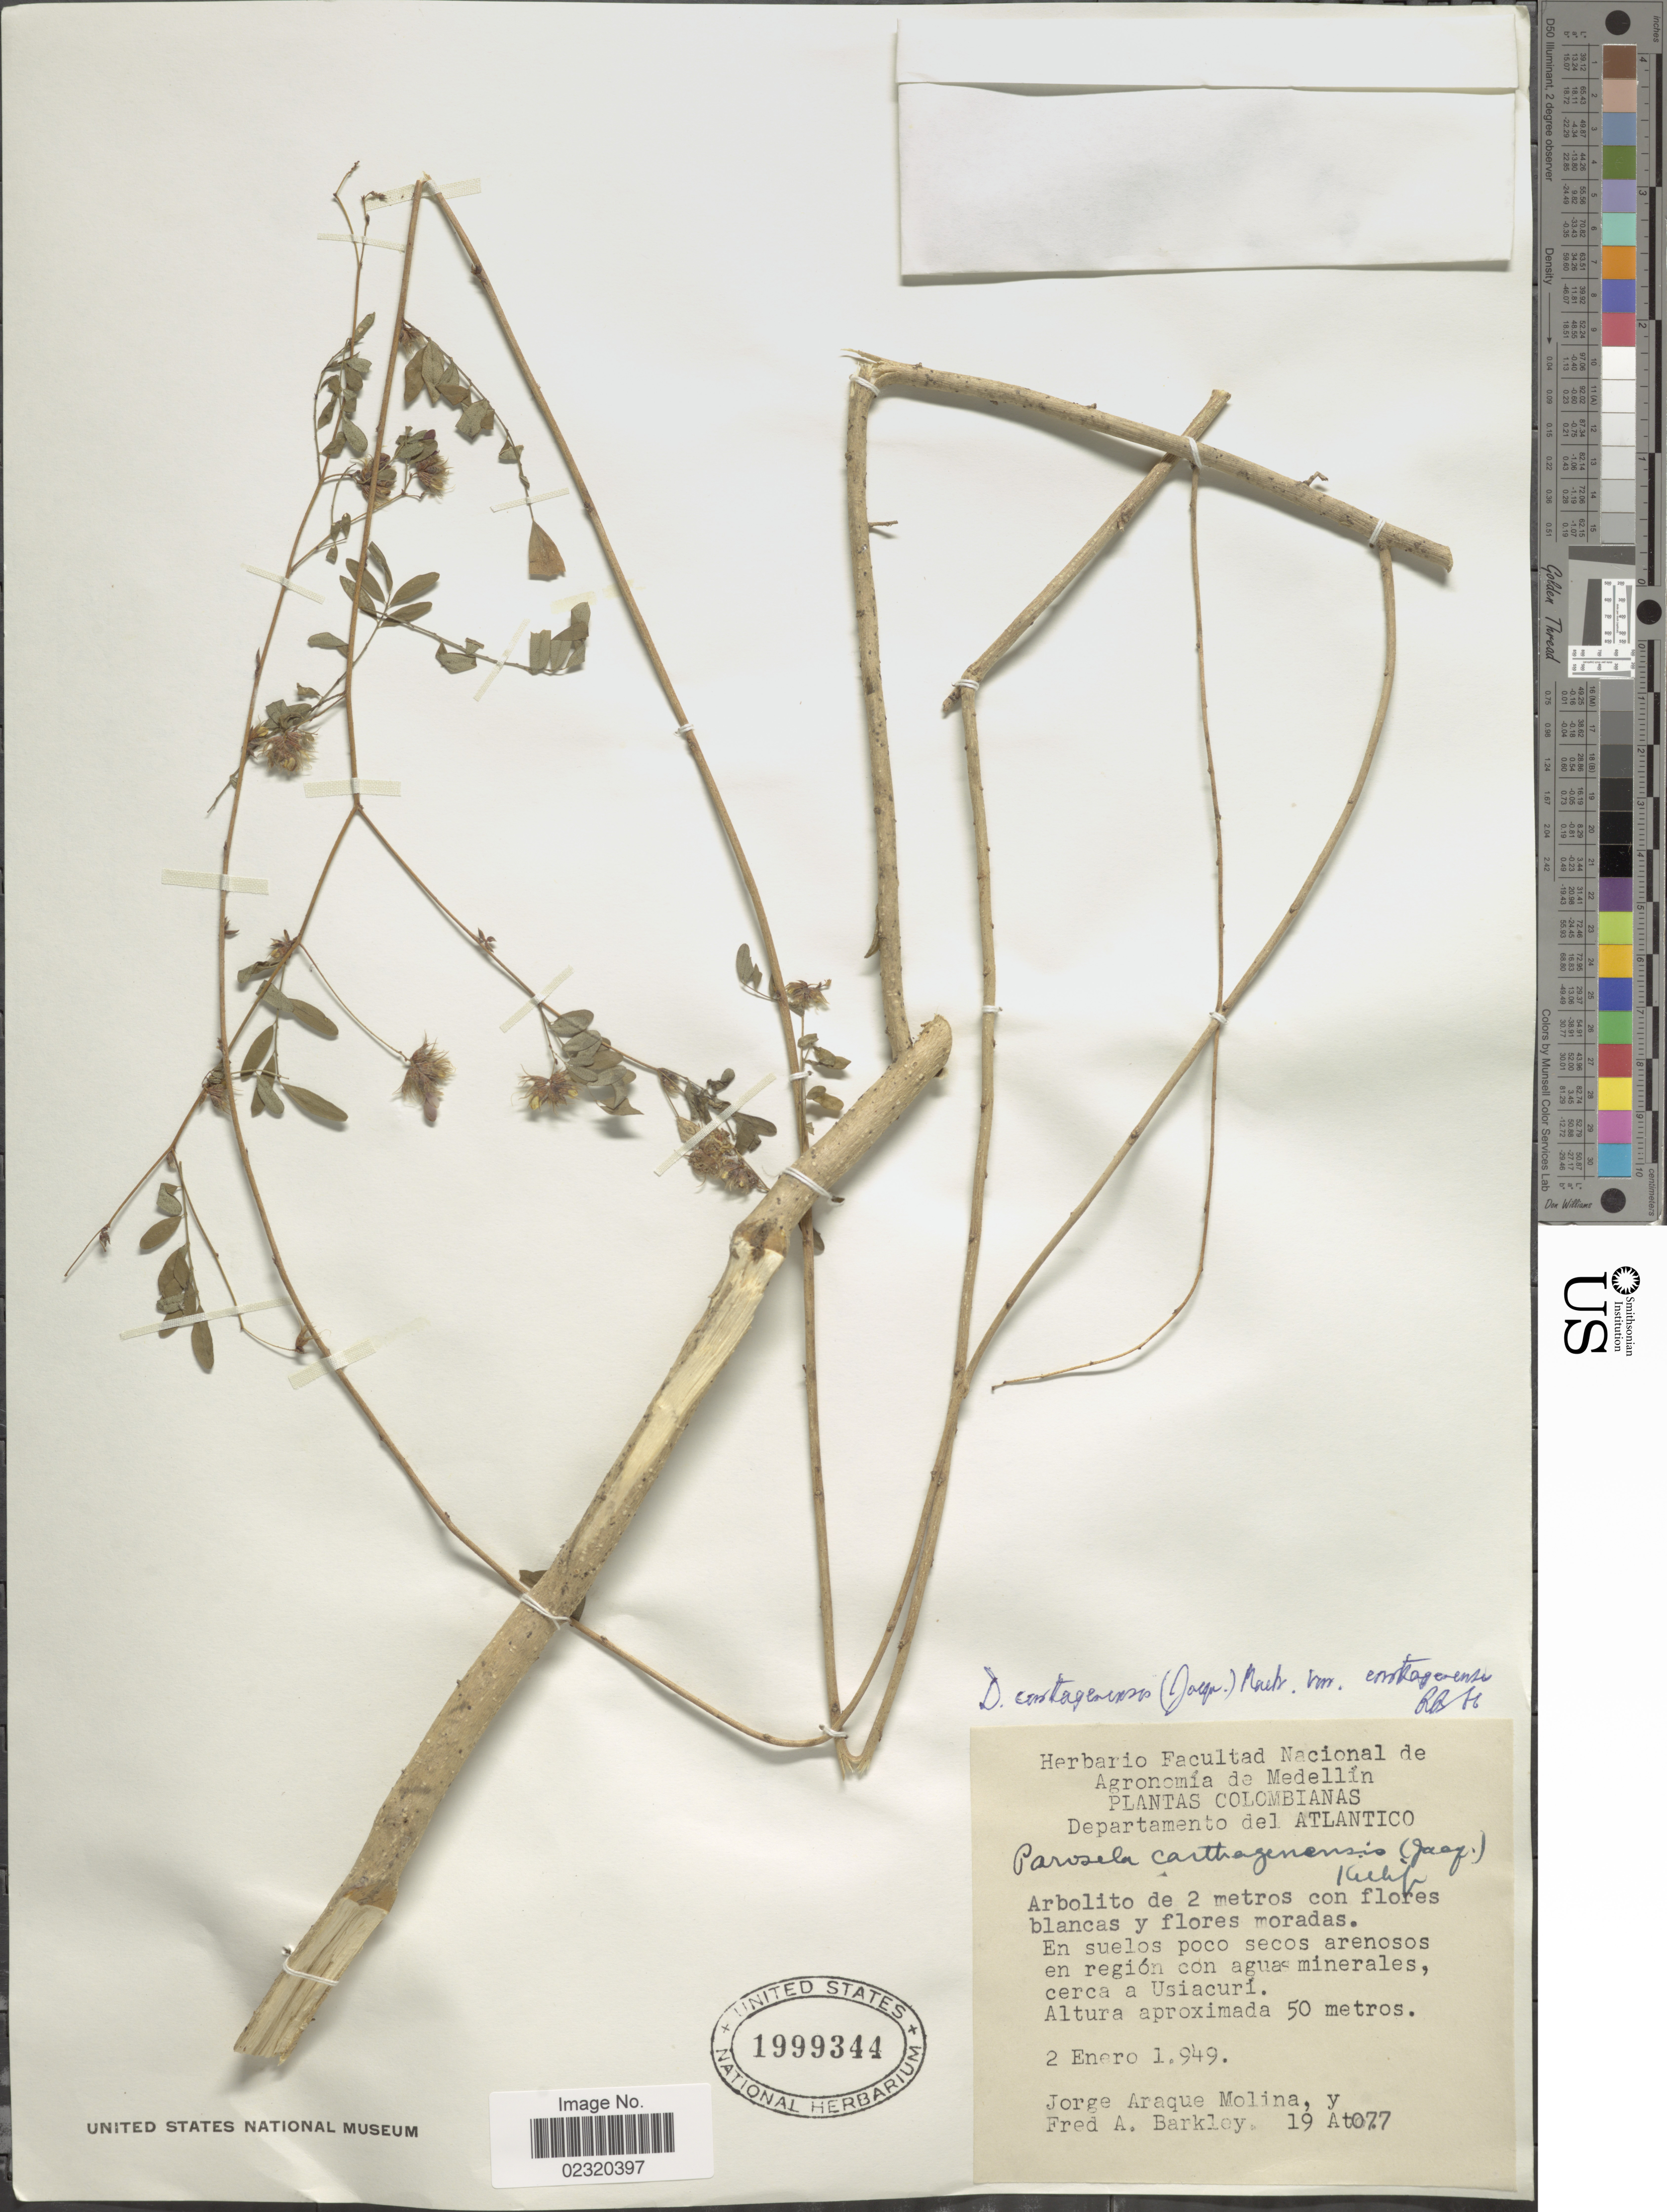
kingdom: Plantae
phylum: Tracheophyta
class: Magnoliopsida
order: Fabales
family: Fabaceae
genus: Dalea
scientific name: Dalea carthagenensis var. carthagenensis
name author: (Jacq.) J.F. Macbr.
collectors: J. A. Molina & F. A. Barkley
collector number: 190At077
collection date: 1949-01-02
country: Colombia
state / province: Atlántico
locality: Cerca a Usiacuri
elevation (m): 50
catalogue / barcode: US 1999344